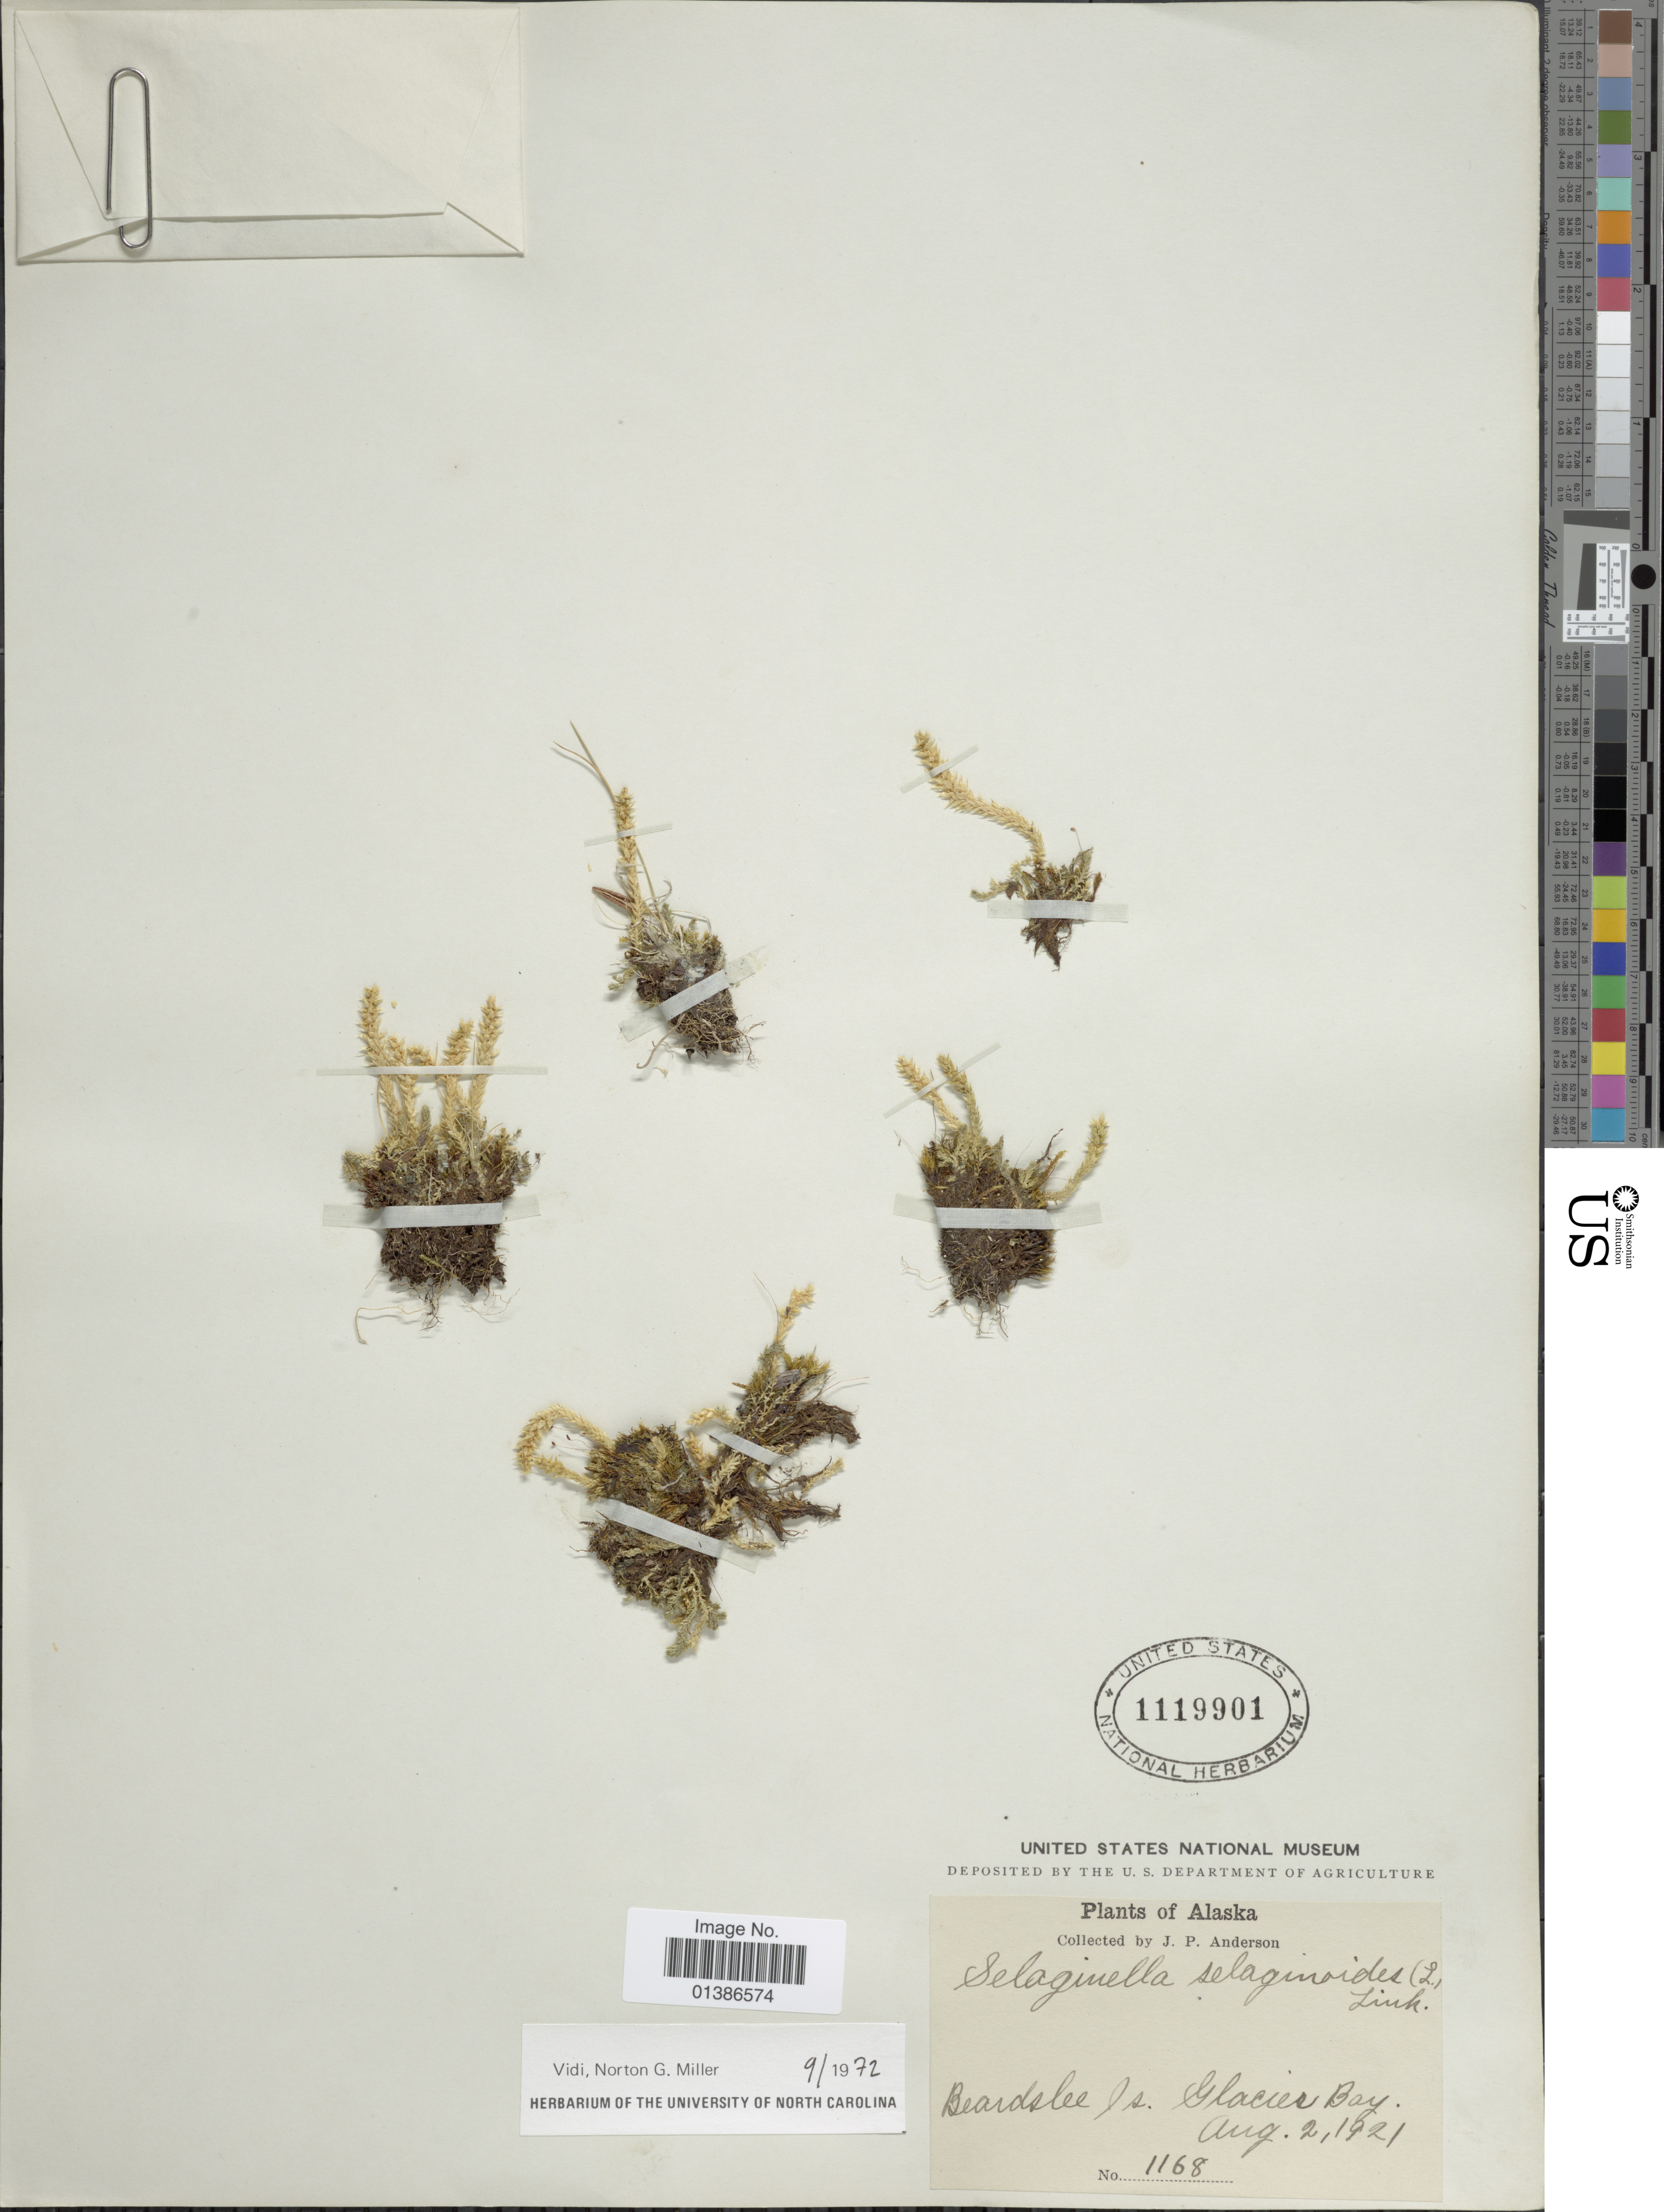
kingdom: Plantae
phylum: Tracheophyta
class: Lycopodiopsida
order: Selaginellales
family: Selaginellaceae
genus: Selaginella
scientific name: Selaginella selaginoides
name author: (L.) Link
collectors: J. P. Anderson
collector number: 1168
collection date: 1921-08-02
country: United States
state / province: Alaska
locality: Beardslee Is. Glacier Bay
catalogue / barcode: US 1119901